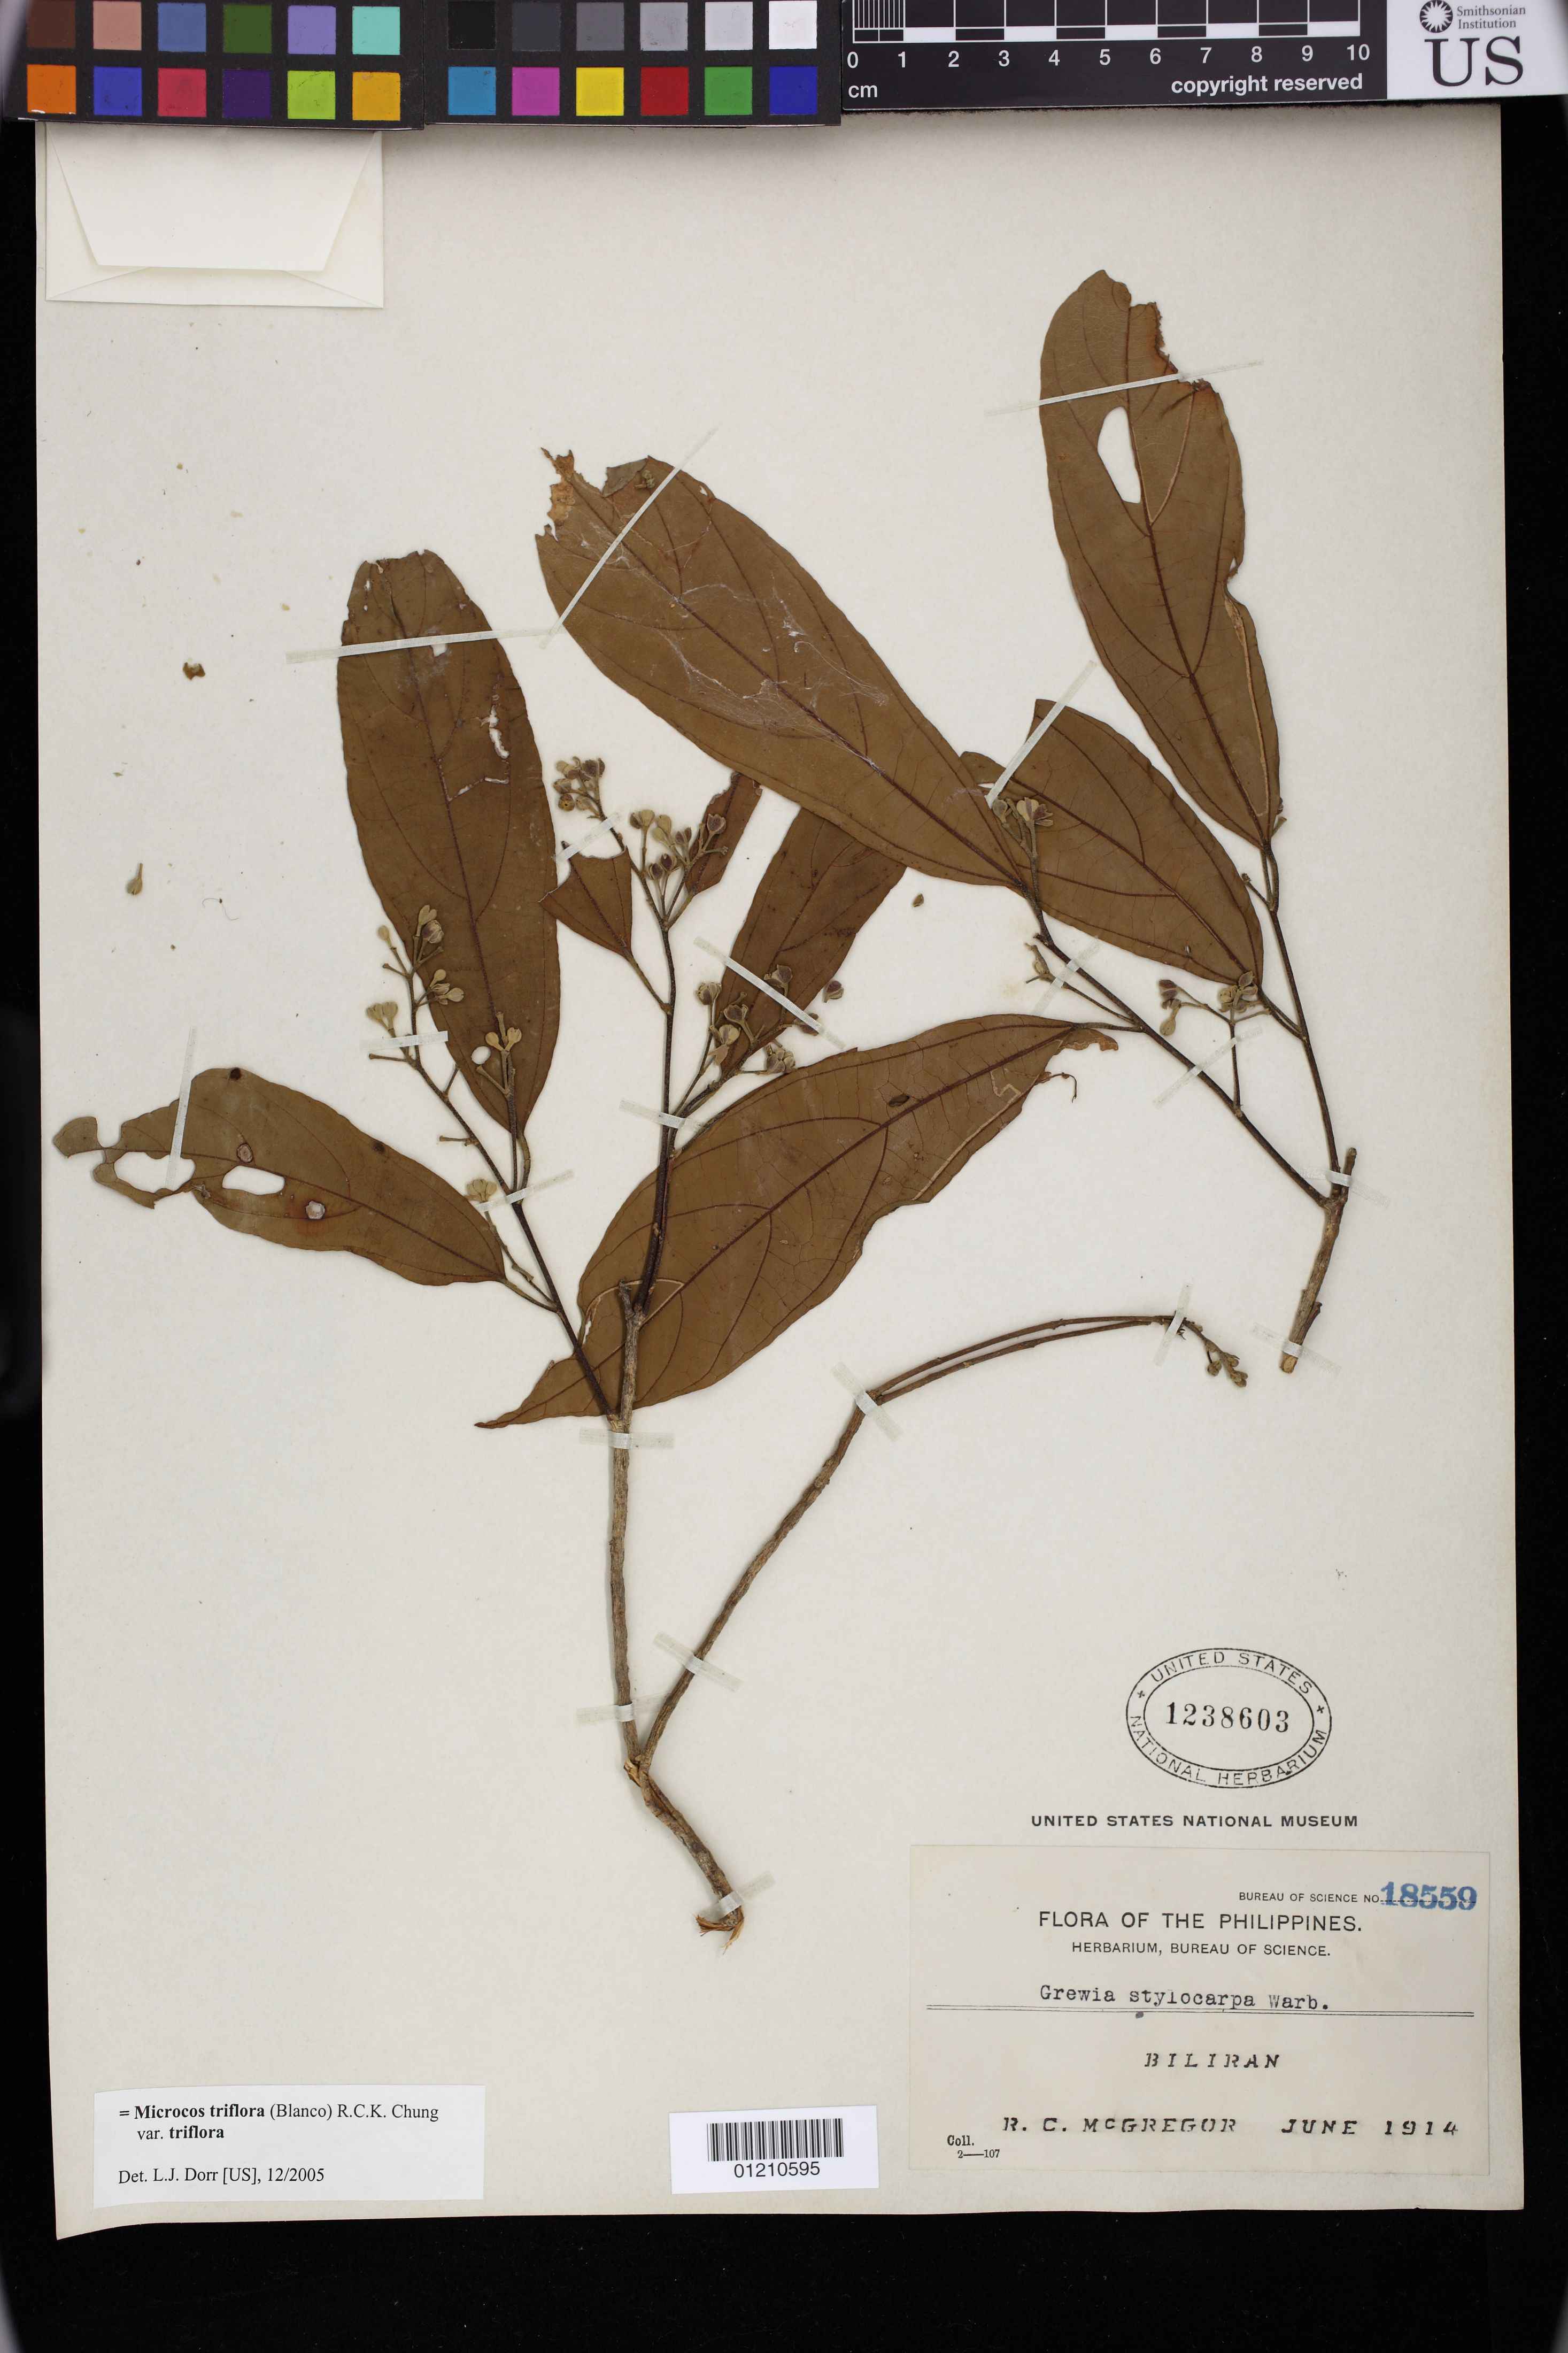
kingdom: Plantae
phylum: Tracheophyta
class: Magnoliopsida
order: Malvales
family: Malvaceae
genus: Microcos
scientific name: Microcos triflora var. triflora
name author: (Blanco) R.C.K. Chung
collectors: R. C. McGregor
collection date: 1914-06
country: Philippines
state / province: Eastern Visayas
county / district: Biliran Province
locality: Biliran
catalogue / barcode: US 1238603